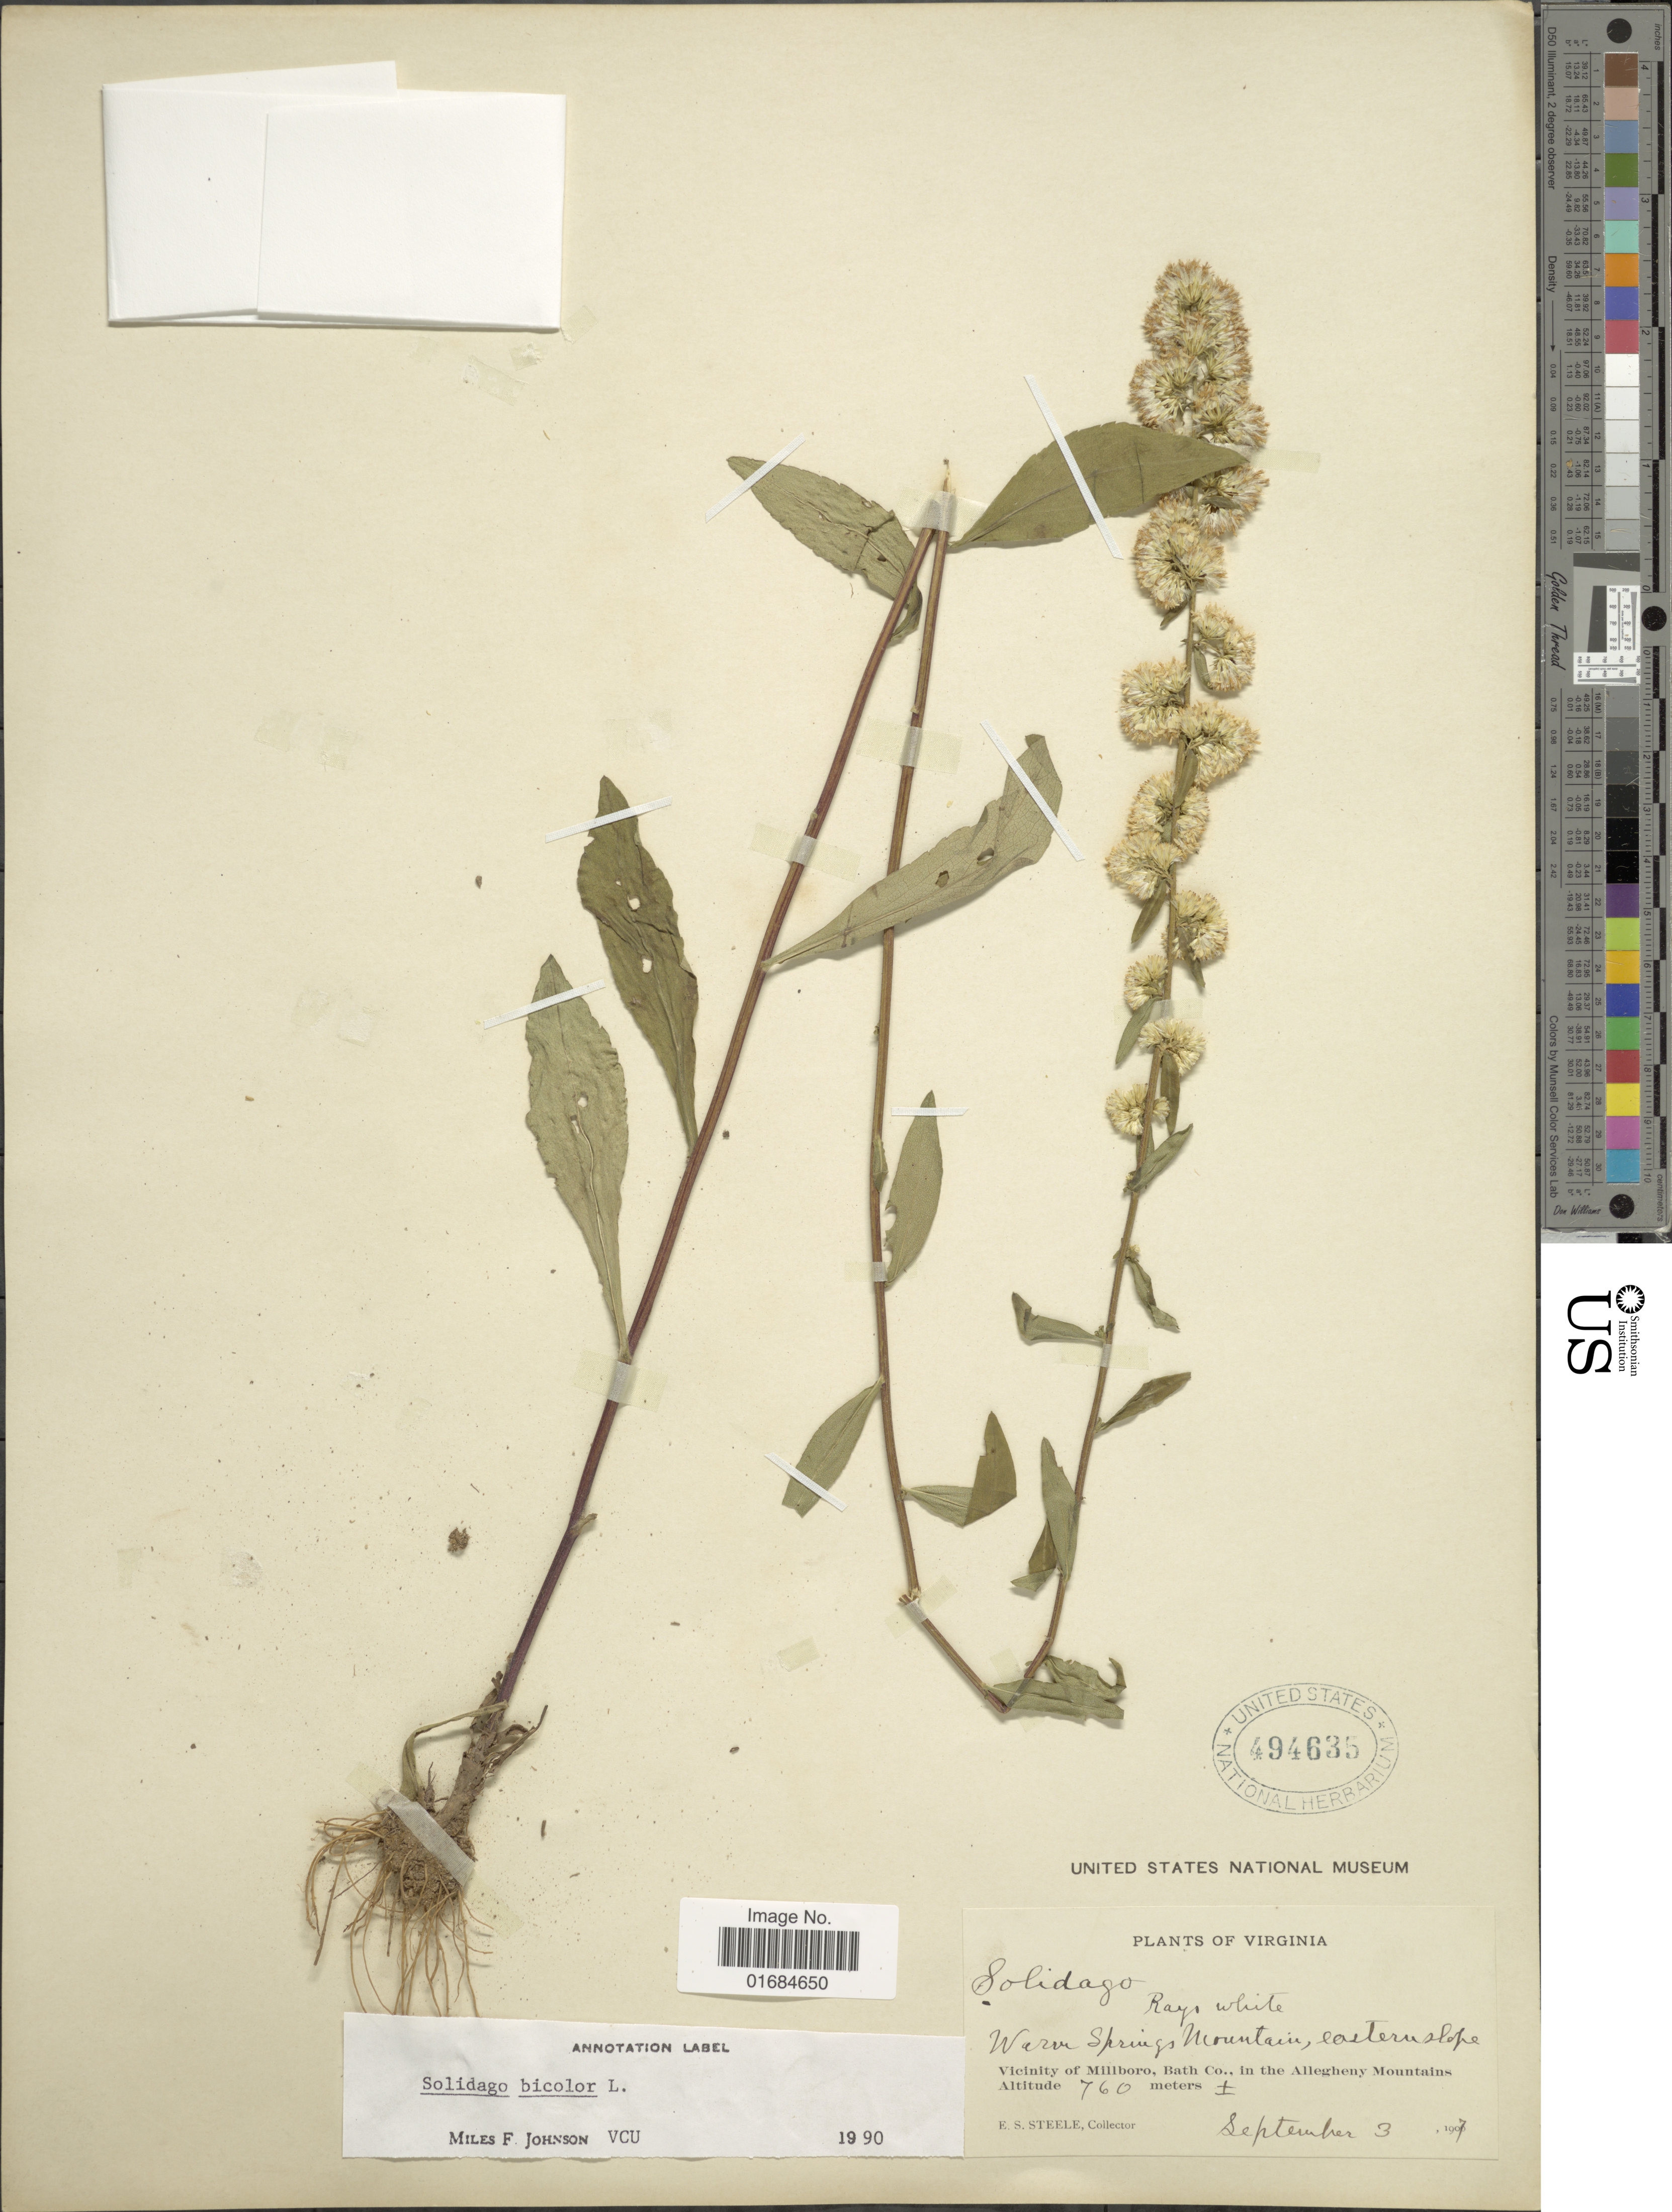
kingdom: Plantae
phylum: Tracheophyta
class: Magnoliopsida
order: Asterales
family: Asteraceae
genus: Solidago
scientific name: Solidago bicolor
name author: L.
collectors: E. Steele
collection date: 1907-09-03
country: United States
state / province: Virginia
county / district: Bath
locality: WarmSprings Mountain, eastern slope. Vicinity of Millboro, Bath Co, in the Allegheny Mountains.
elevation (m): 760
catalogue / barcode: US 494635